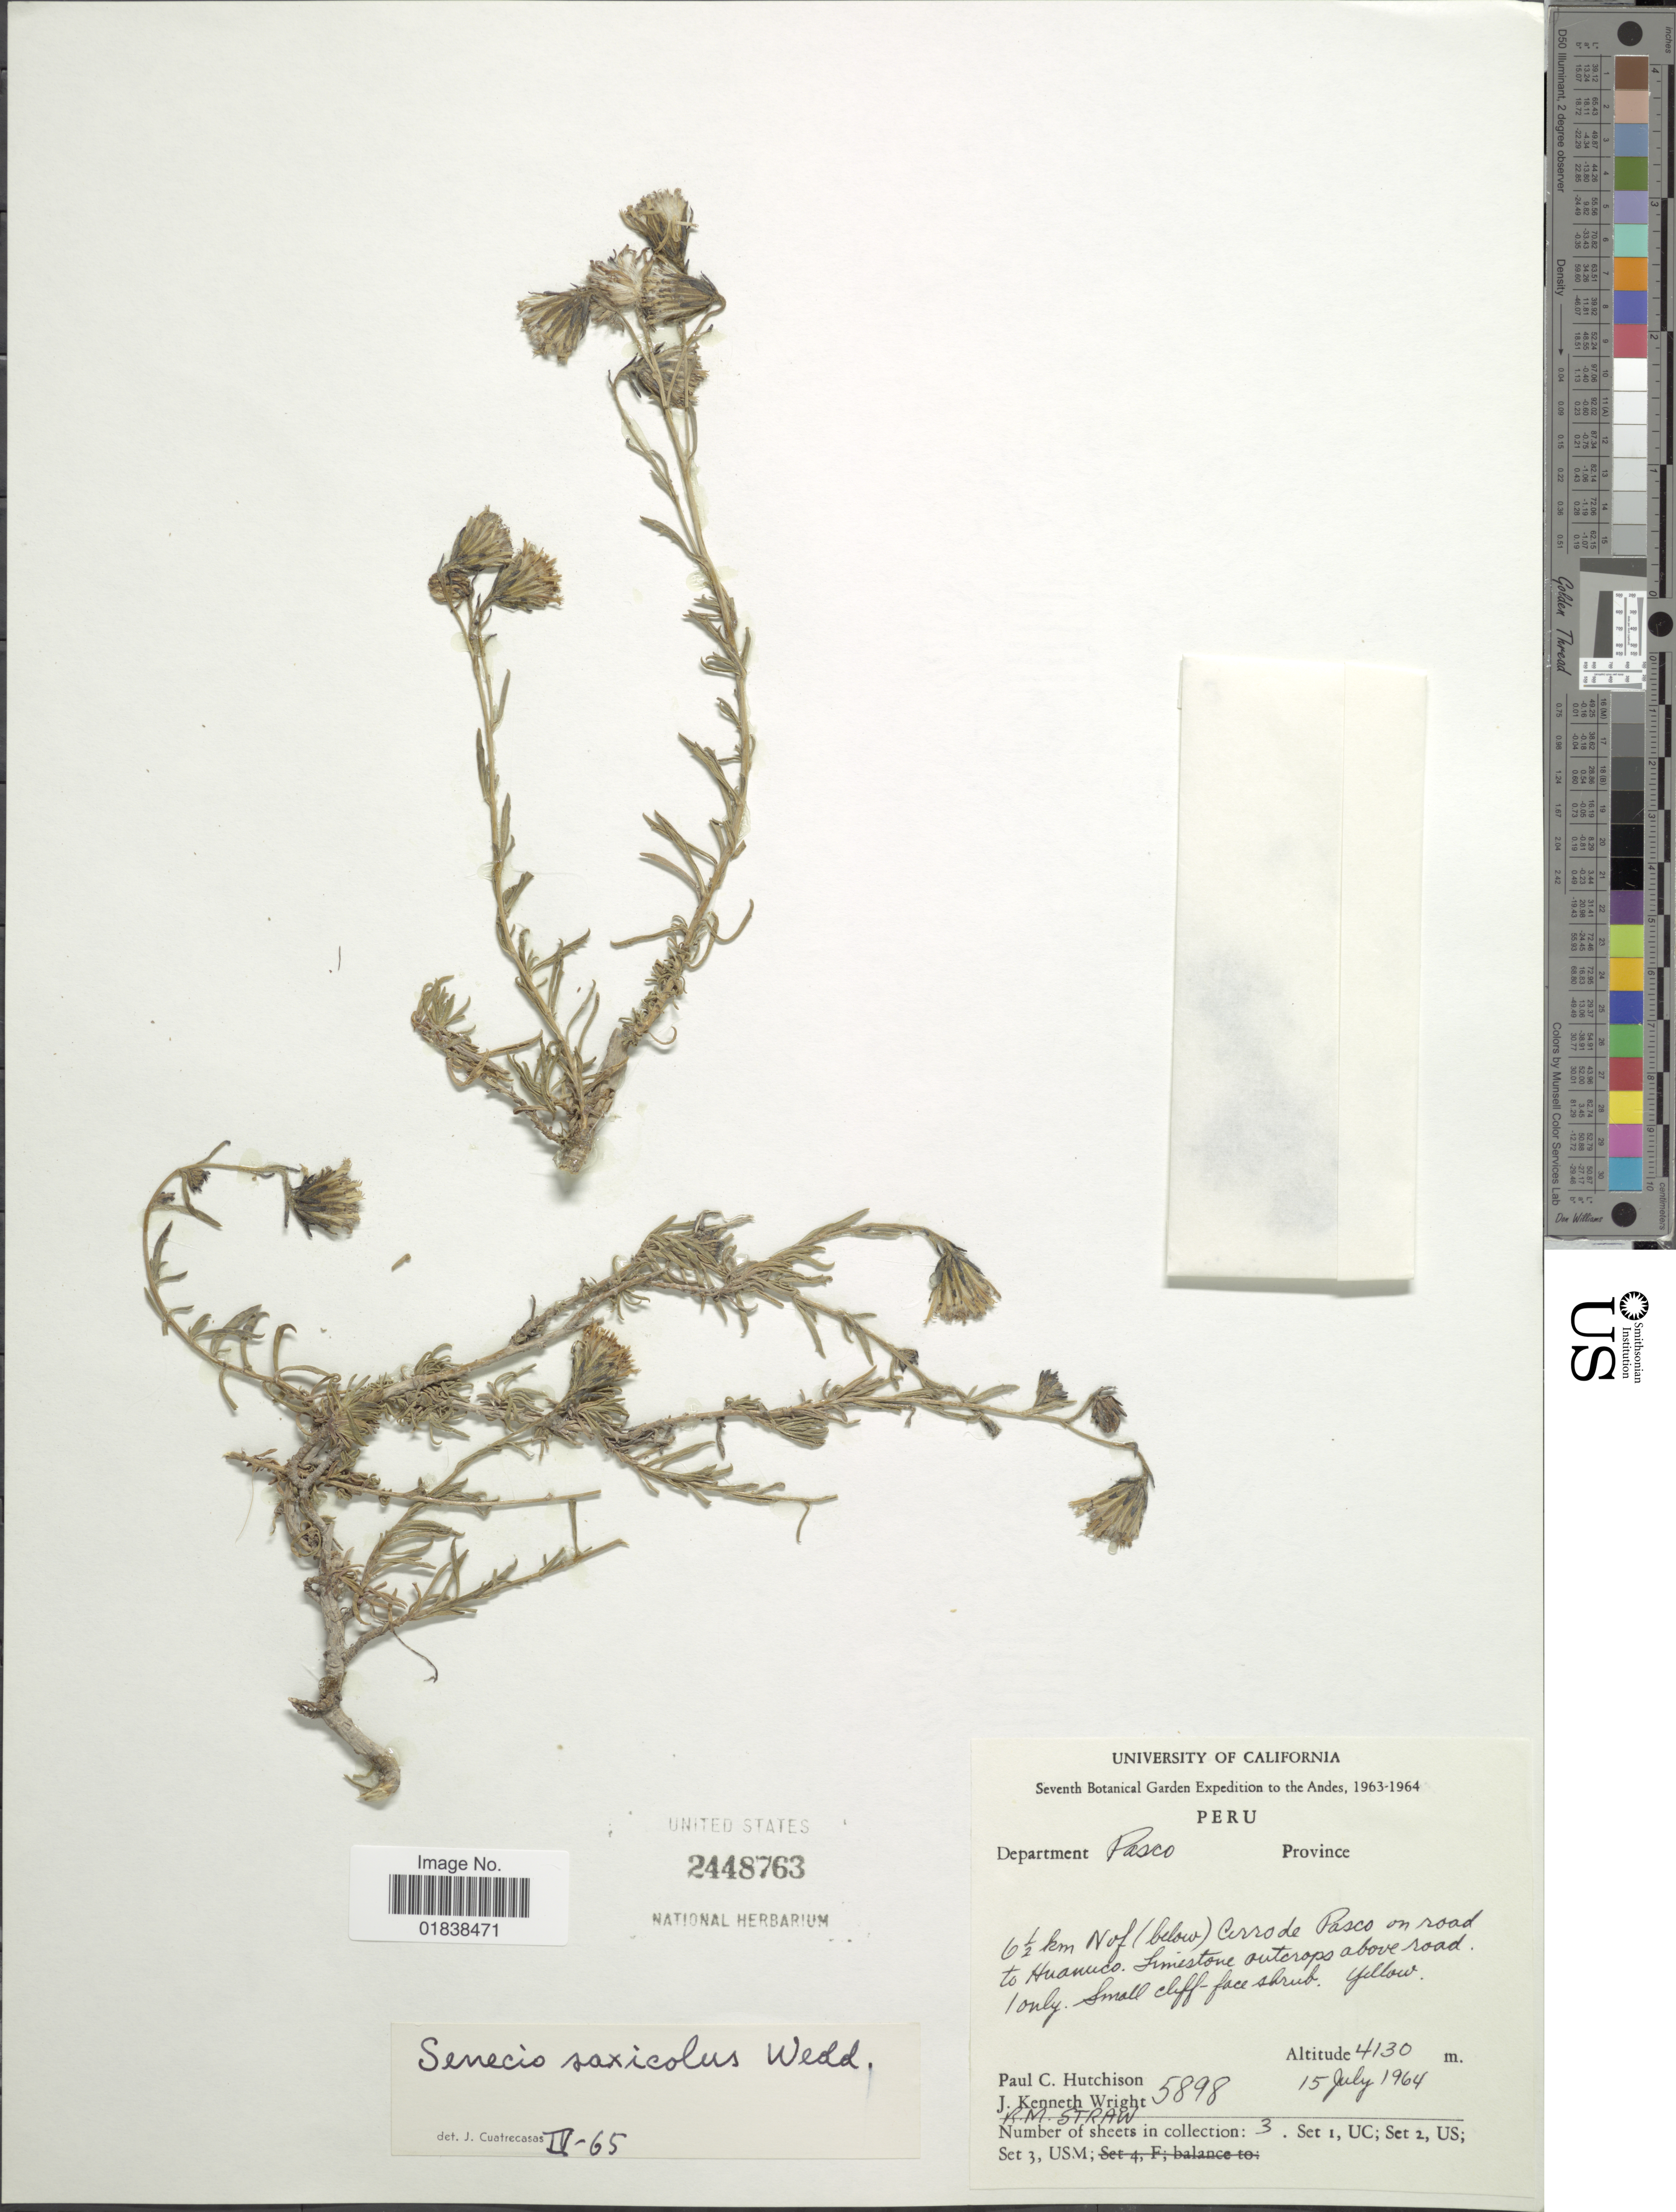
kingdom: Plantae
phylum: Tracheophyta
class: Magnoliopsida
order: Asterales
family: Asteraceae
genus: Senecio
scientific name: Senecio saxicolus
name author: Wedd.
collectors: P. C. Hutchison, J. K. Wright & R. M. Straw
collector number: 5898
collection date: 1964-07-15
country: Peru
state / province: Pasco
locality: Andes, 6½ km N of (below) Cerro de Pasco on road to Huanuco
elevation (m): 4130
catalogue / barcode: US 2448763